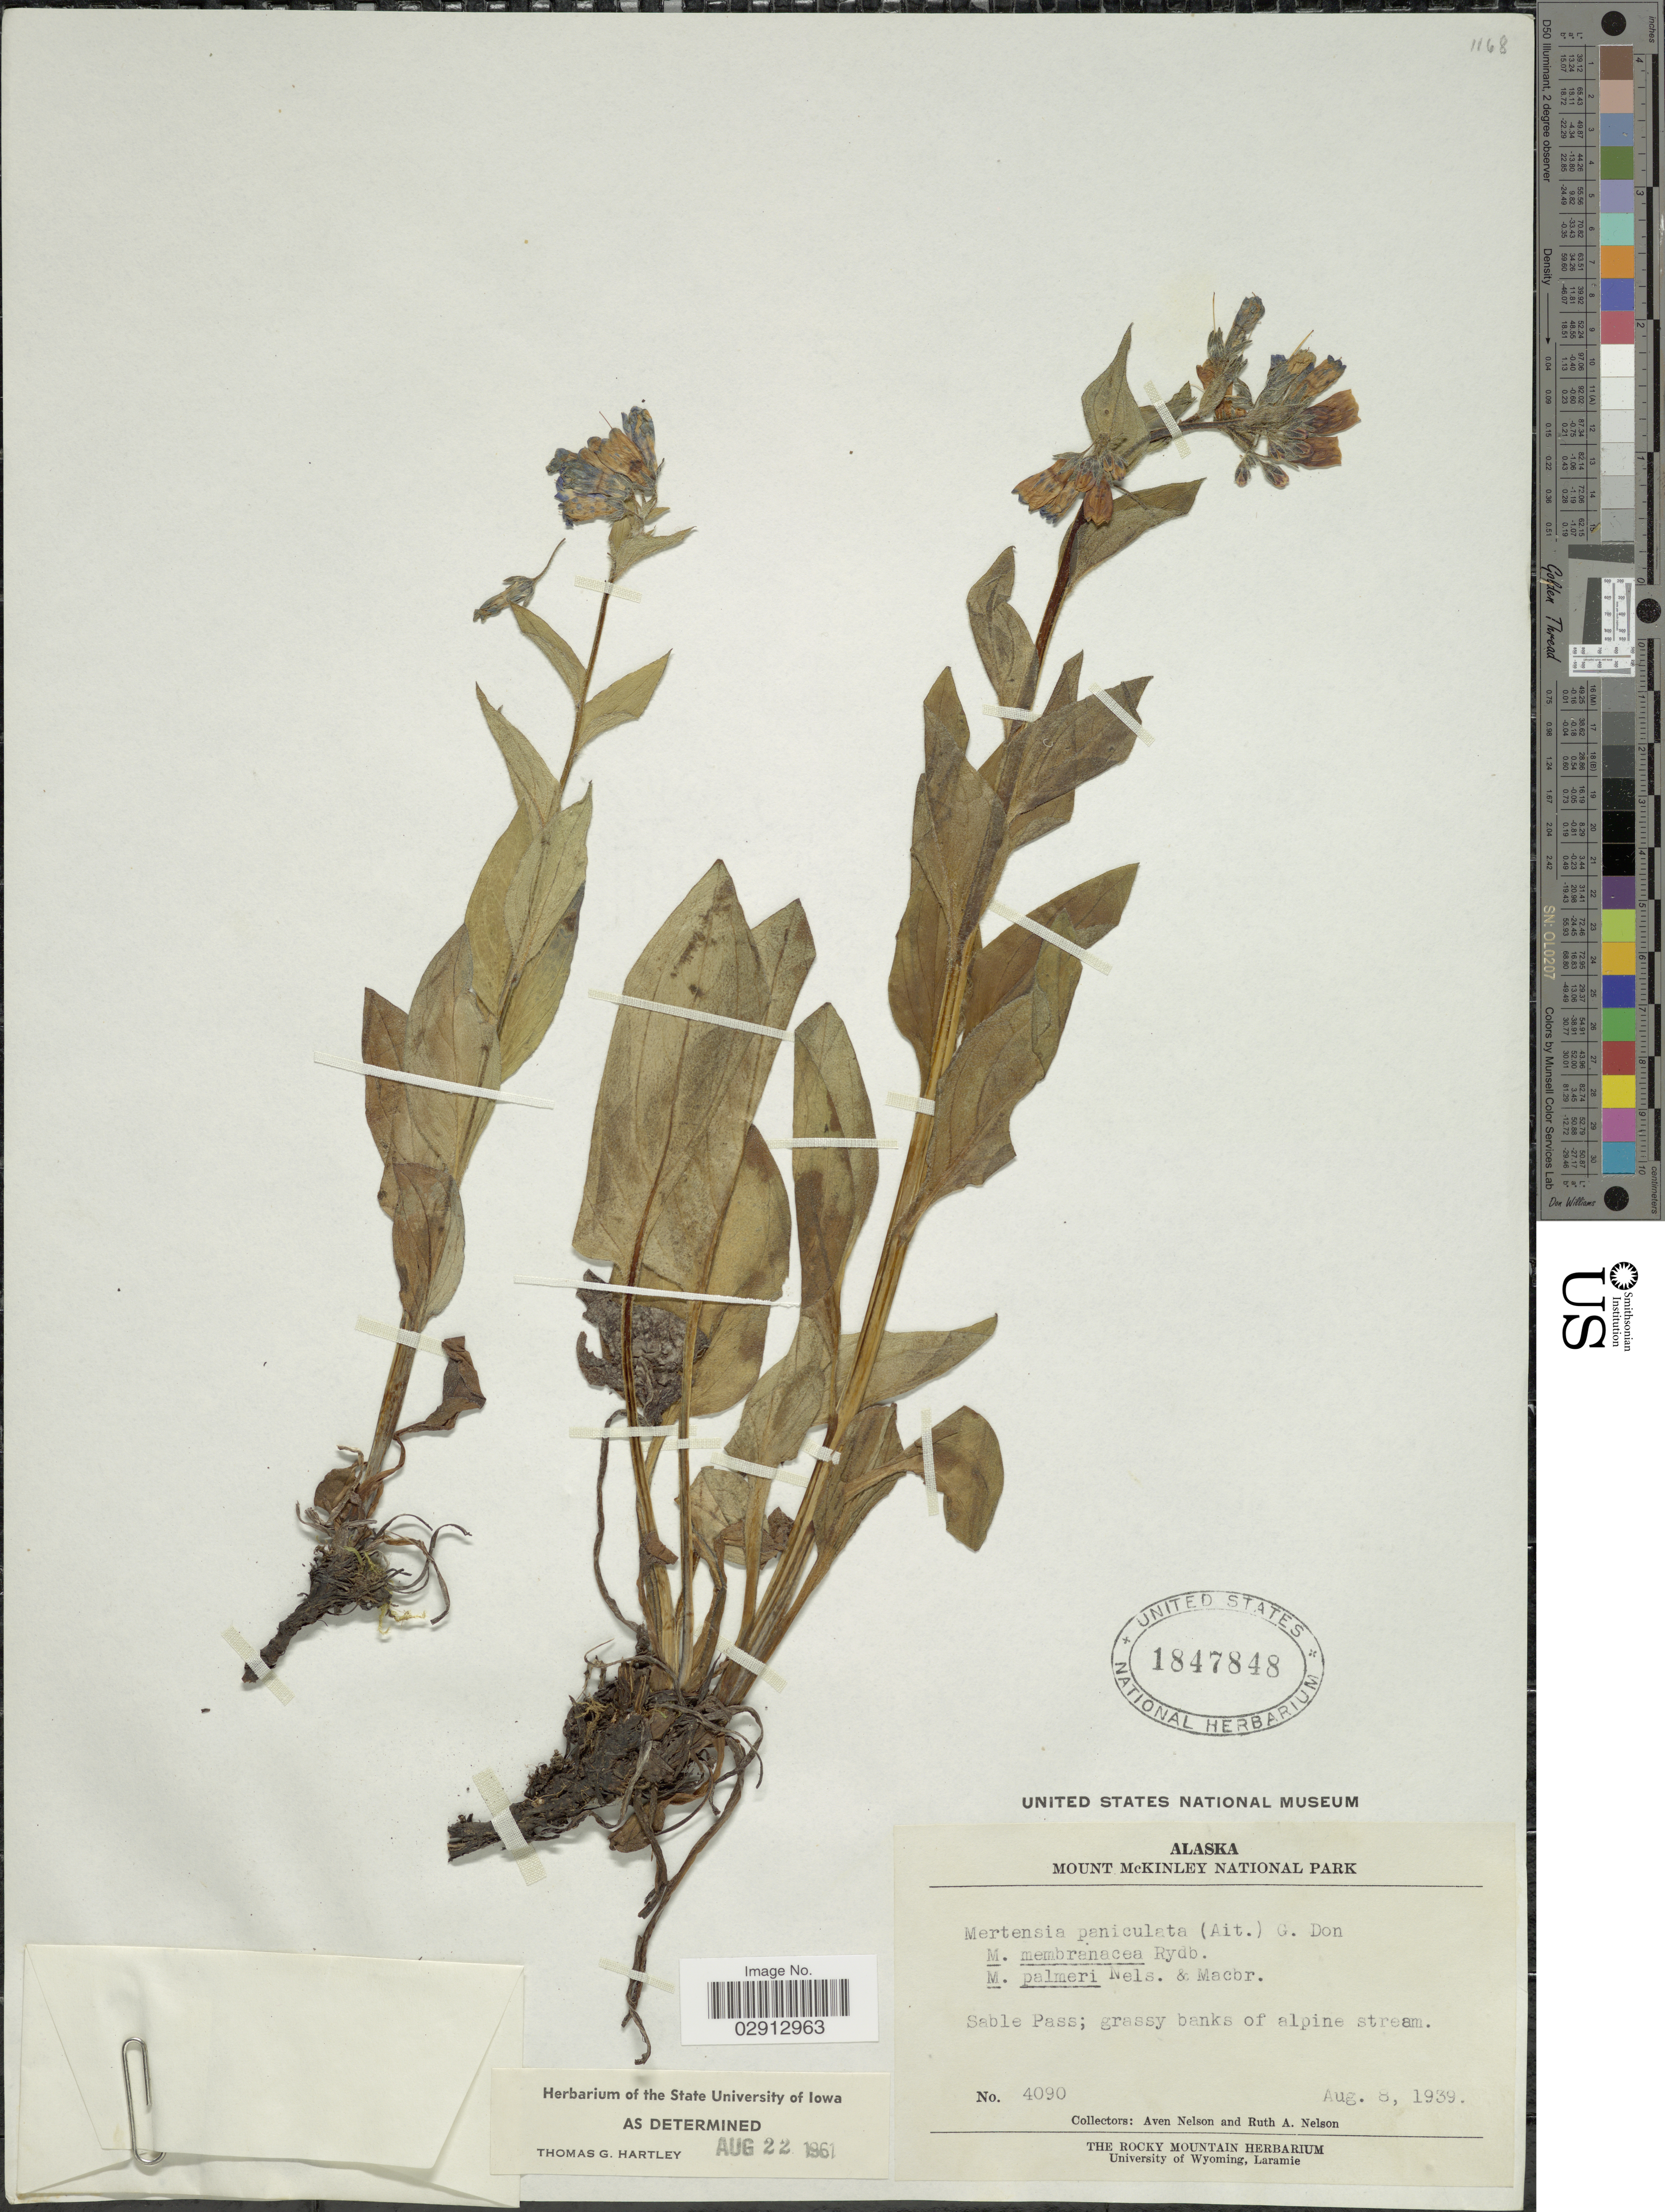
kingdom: Plantae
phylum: Tracheophyta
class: Magnoliopsida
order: Boraginales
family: Boraginaceae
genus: Mertensia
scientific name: Mertensia paniculata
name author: (Aiton) G. Don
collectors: A. Nelson & R. A. Nelson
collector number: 4090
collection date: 1939-08-08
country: United States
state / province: Alaska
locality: Mount McKinley National Park. Sable Pass.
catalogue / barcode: US 1847848